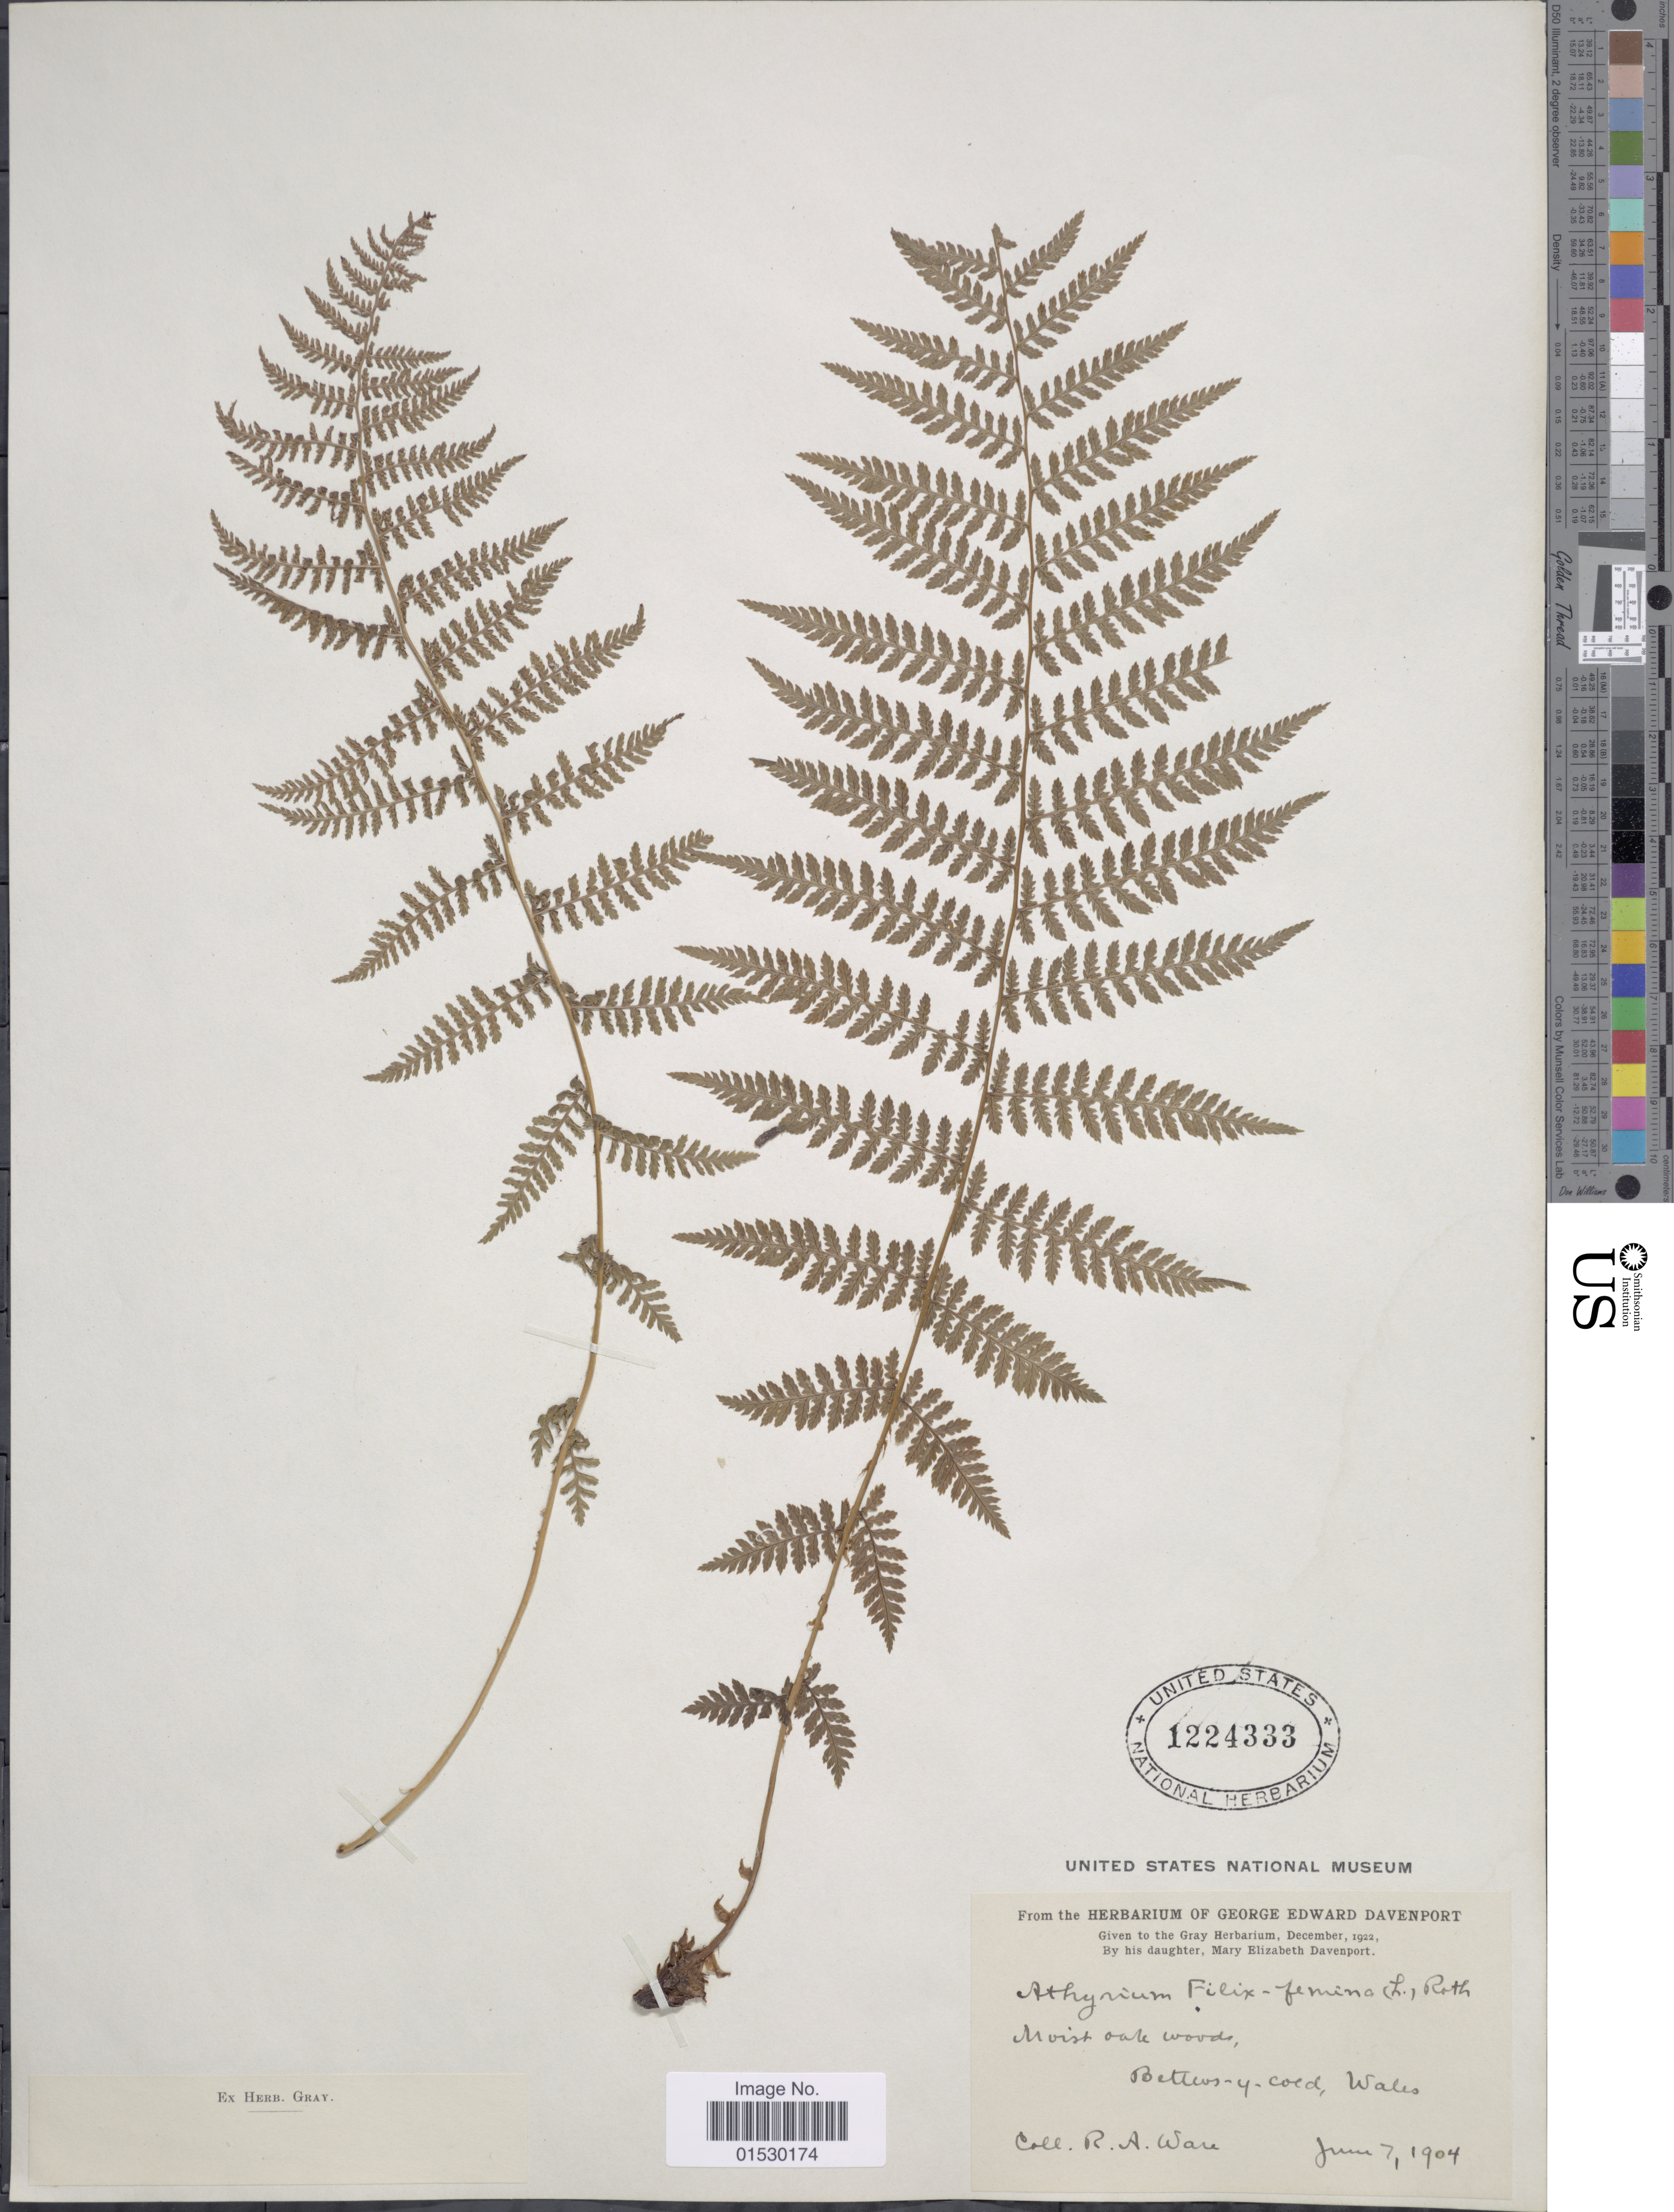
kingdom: Plantae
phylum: Tracheophyta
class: Polypodiopsida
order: Polypodiales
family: Athyriaceae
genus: Athyrium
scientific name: Athyrium filix-femina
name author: (L.) Roth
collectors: R. Ware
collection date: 1904-06-07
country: United Kingdom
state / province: Wales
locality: Moist oak woods, Betws-y-Coed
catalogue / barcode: US 1224333